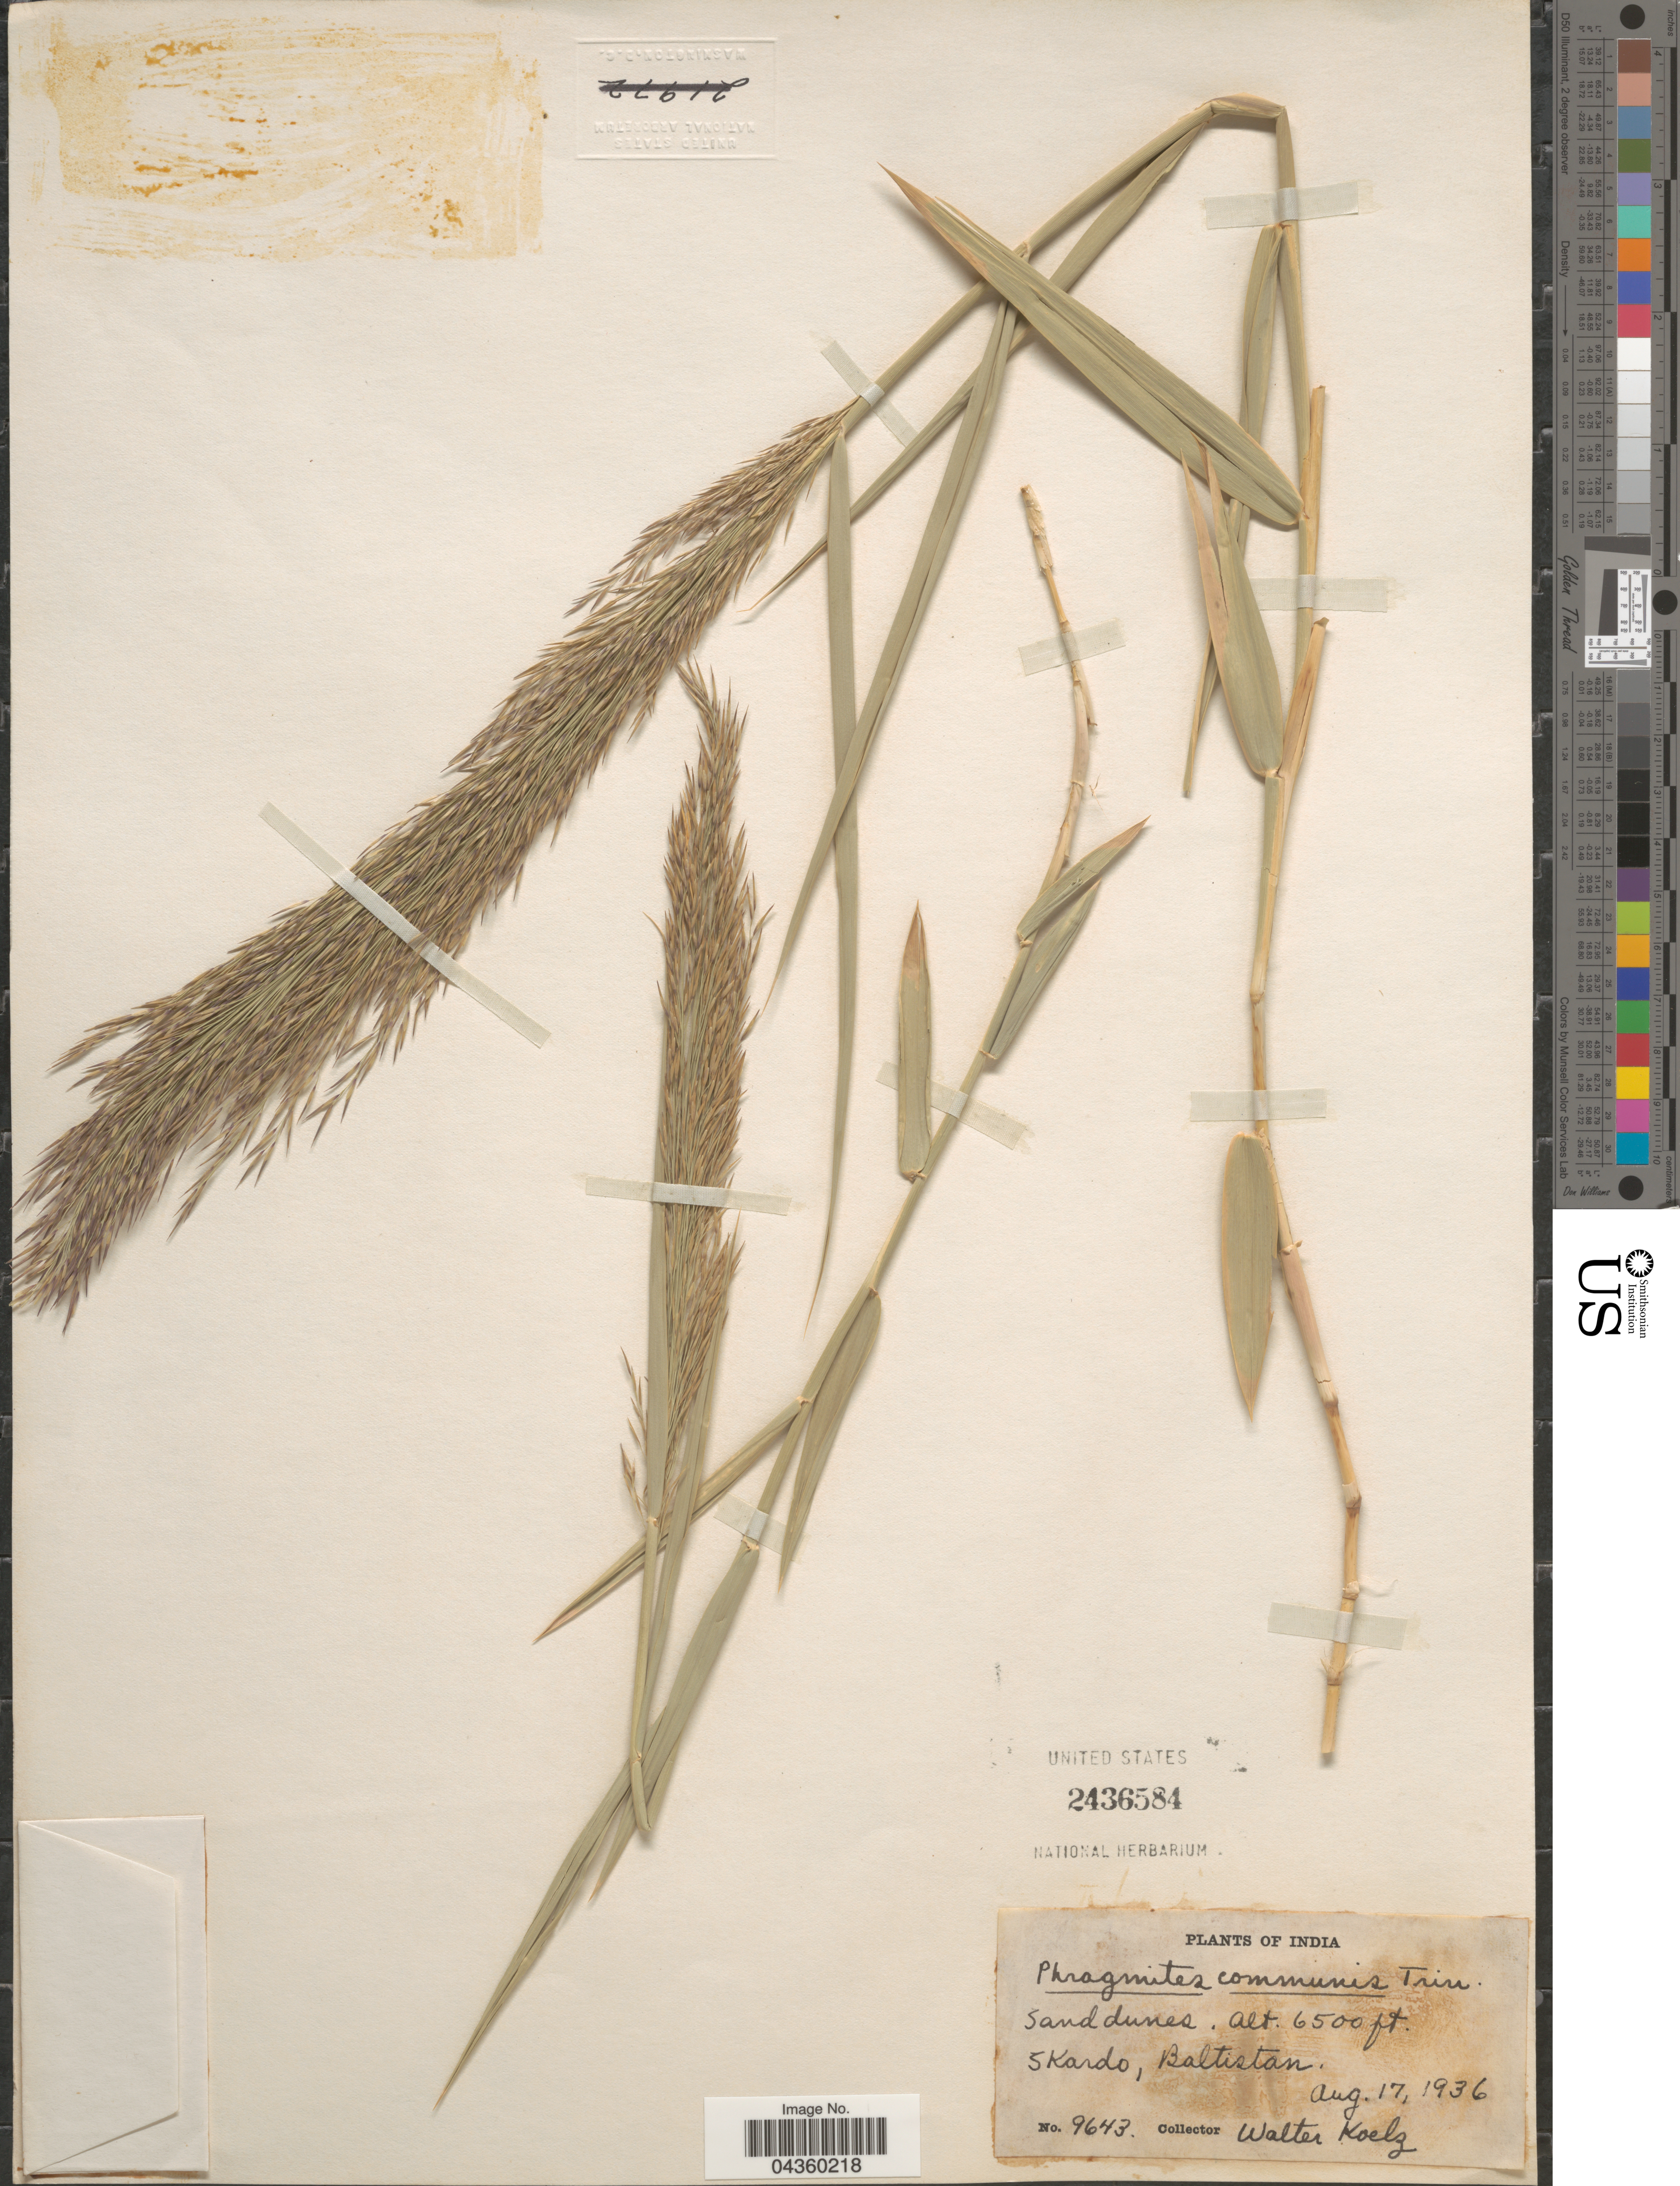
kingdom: Plantae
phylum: Tracheophyta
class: Liliopsida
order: Poales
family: Poaceae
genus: Phragmites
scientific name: Phragmites australis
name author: (Cav.) Trin. ex Steud.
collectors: W. N. Koelz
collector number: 9643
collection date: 1936-08-17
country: Pakistan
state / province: Gilgit-Baltistan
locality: Skardo, Baltistan.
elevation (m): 1981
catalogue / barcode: US 2436584